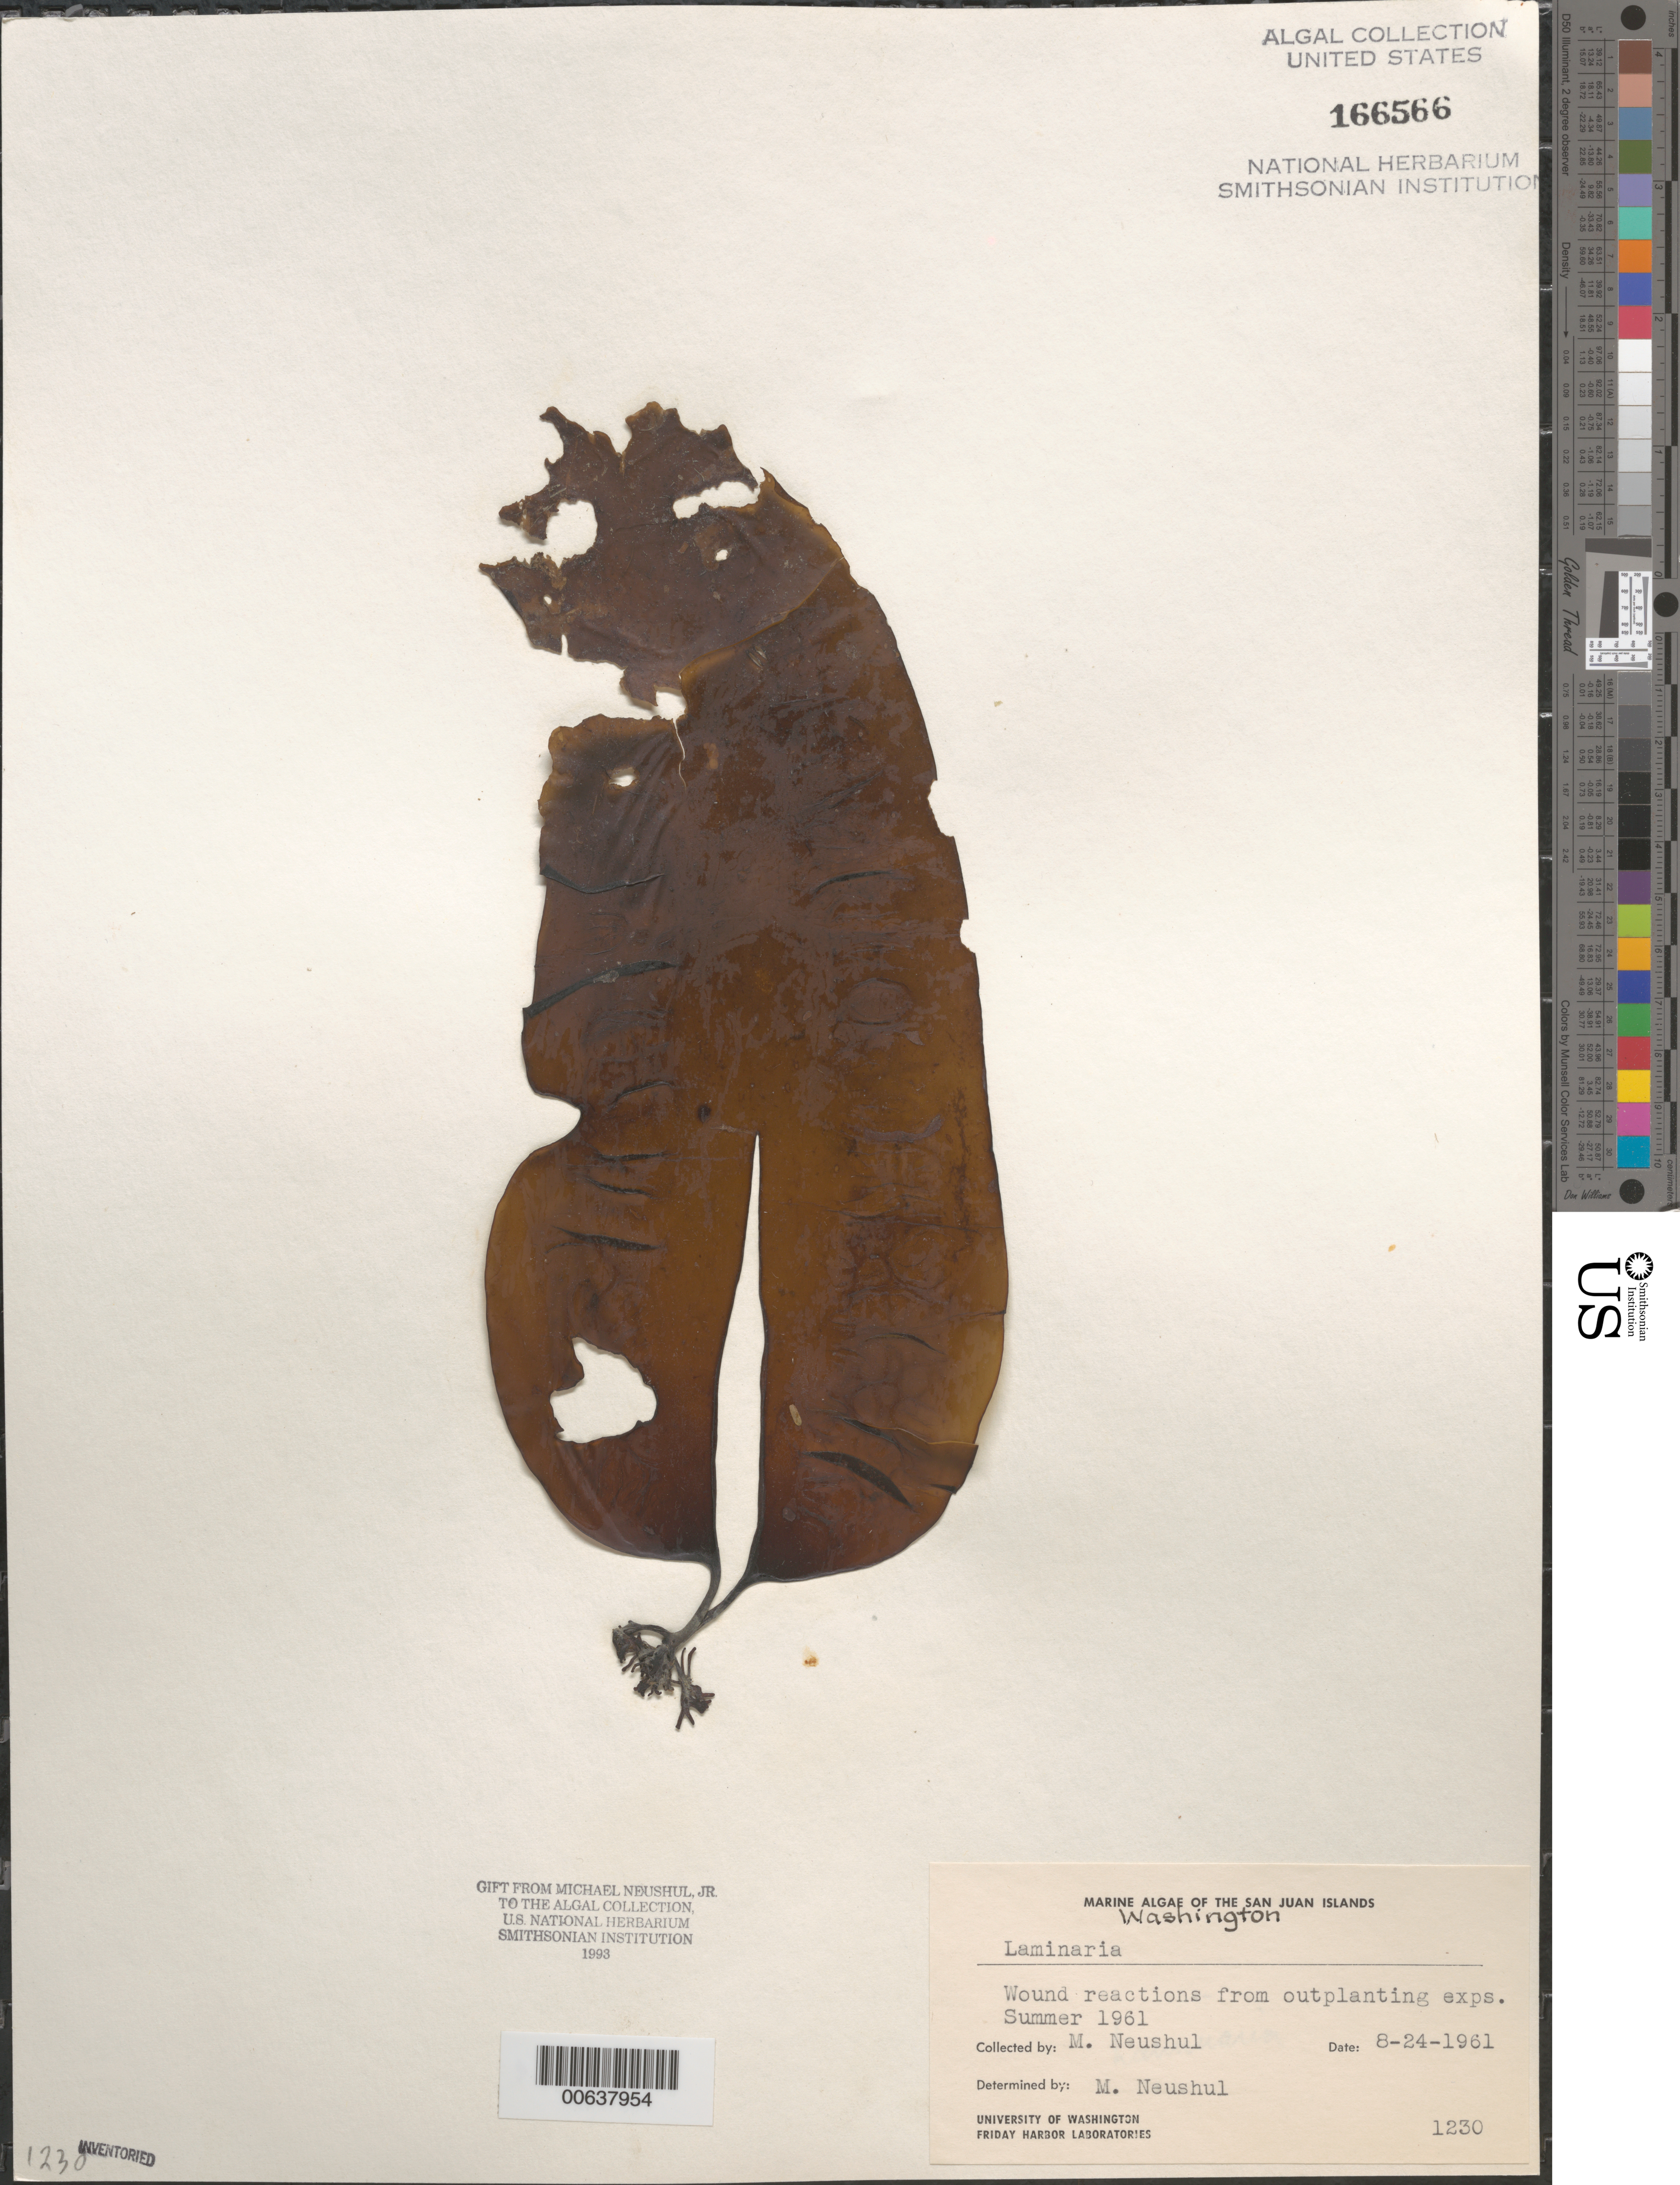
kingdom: Chromista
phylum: Ochrophyta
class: Phaeophyceae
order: Laminariales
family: Laminariaceae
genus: Laminaria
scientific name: Laminaria sp.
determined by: Neushul, M.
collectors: M. Neushul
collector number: Neushul 1230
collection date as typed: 24 Aug 1961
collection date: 1961-08-24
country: United States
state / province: Washington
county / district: San Juan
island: San Juan Islands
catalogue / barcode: US 166566